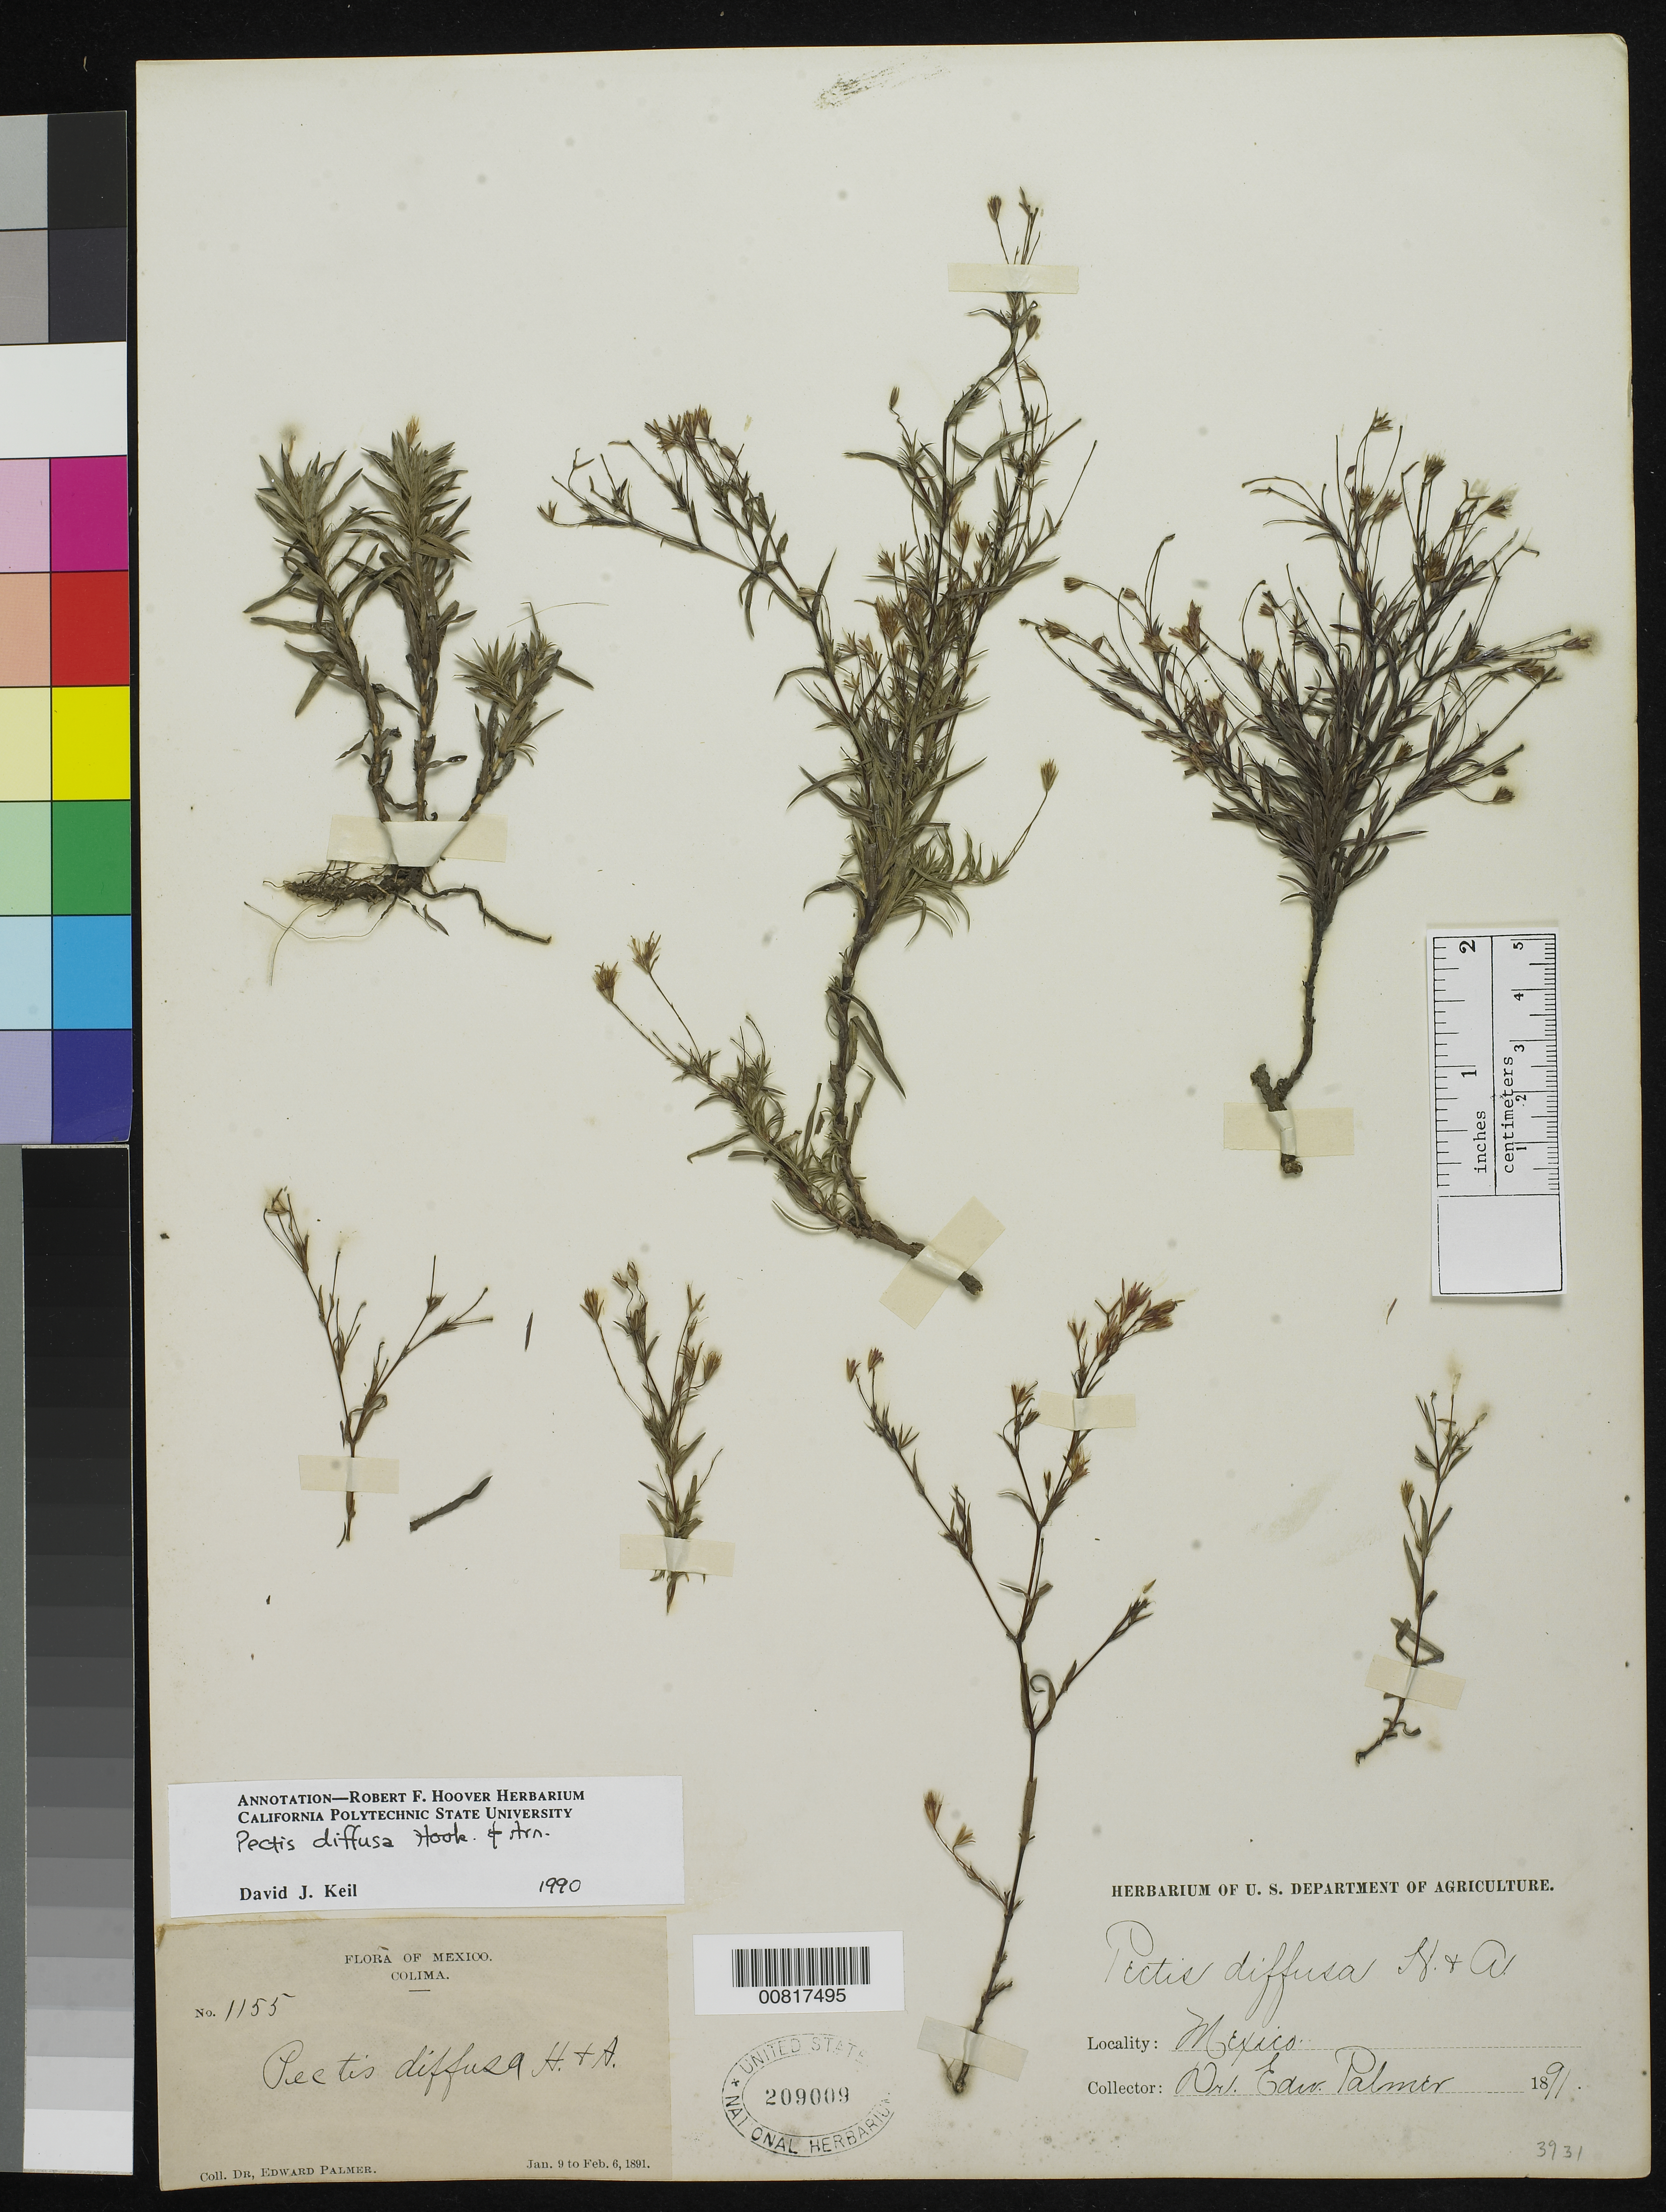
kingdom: Plantae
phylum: Tracheophyta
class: Magnoliopsida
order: Asterales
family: Asteraceae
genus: Pectis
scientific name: Pectis diffusa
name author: Hook. & Arn.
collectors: E. Palmer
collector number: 1155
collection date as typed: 09 Jan 1891 to 06 Feb 1891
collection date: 1891-01-09/1891-02-06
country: Mexico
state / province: Colima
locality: Colima.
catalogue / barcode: US 209009